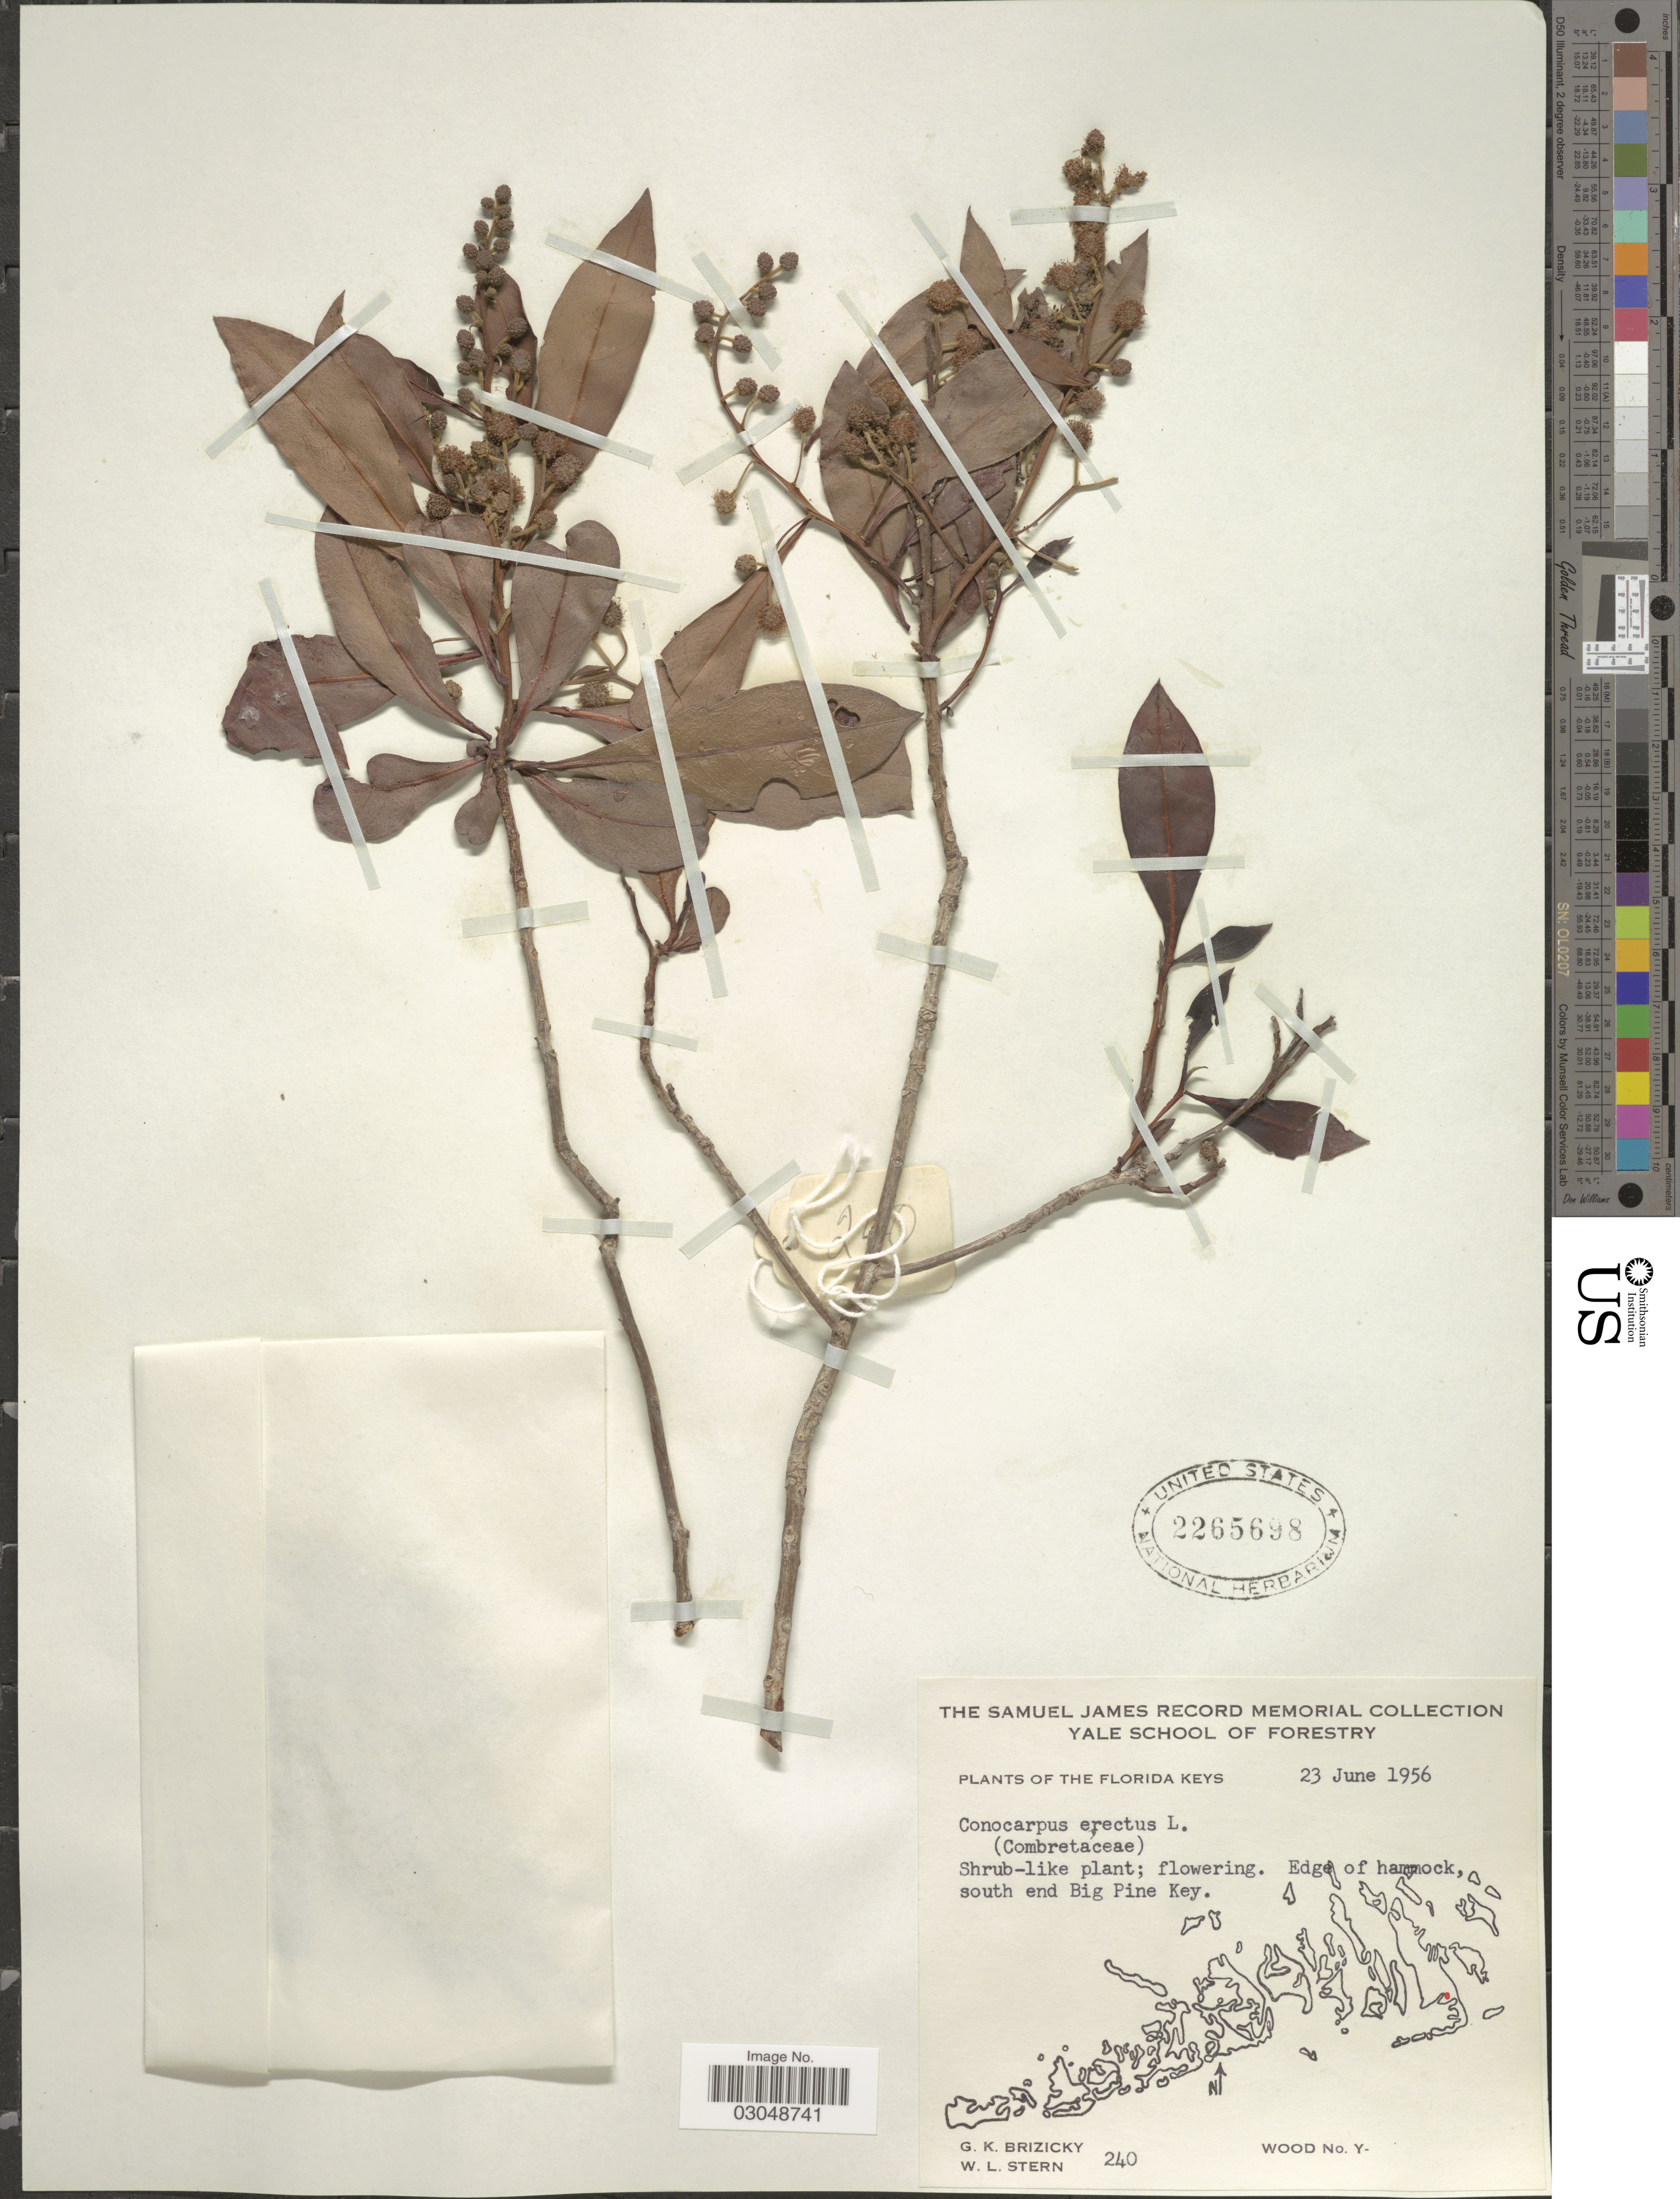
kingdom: Plantae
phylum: Tracheophyta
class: Magnoliopsida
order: Myrtales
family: Combretaceae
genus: Conocarpus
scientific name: Conocarpus erectus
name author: L.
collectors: G. K. Brizicky & W. L. Stern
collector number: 240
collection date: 1956-06-23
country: United States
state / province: Florida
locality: Florida Keys. Edge of hammock, south end Big Pine Key.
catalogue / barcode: US 2265698